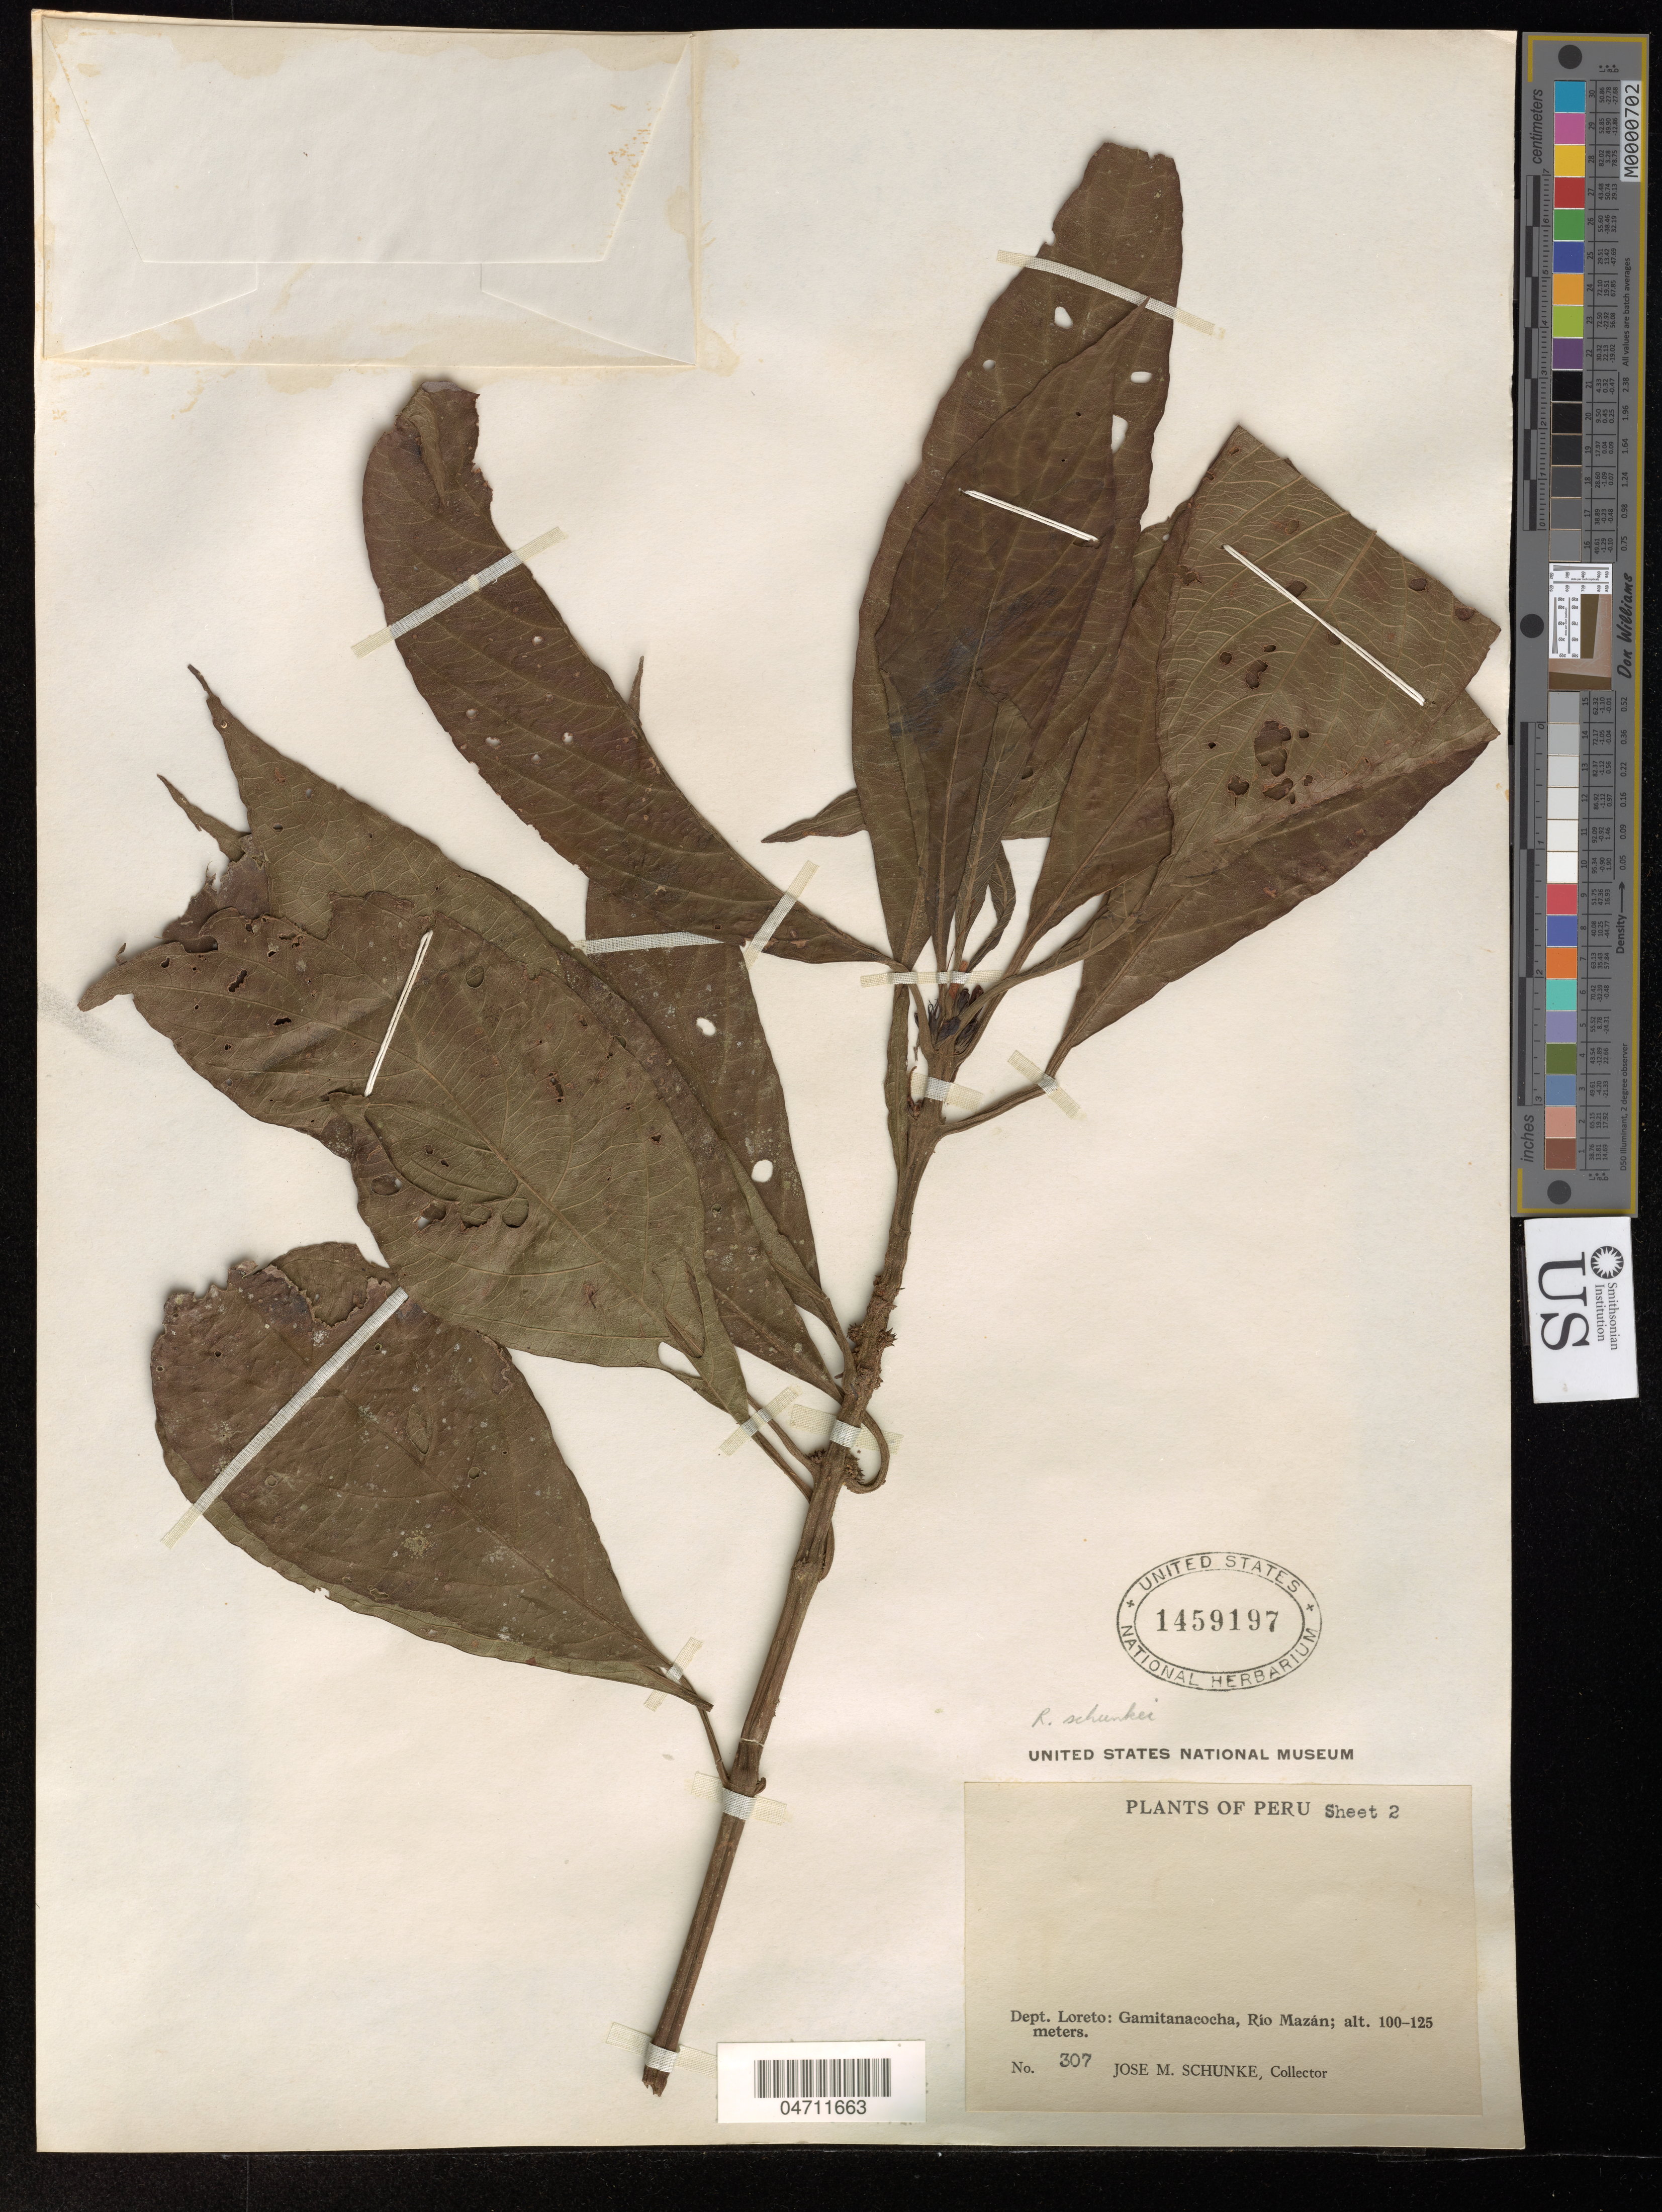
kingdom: Plantae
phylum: Tracheophyta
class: Magnoliopsida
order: Lamiales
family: Acanthaceae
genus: Ruellia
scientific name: Ruellia sp.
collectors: J. M. Schunke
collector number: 307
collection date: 1935-02-22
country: Peru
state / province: Loreto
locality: Gamitana Cocha, Rio Mazán.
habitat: In rising ground, in groups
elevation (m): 100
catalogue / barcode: US 1459197